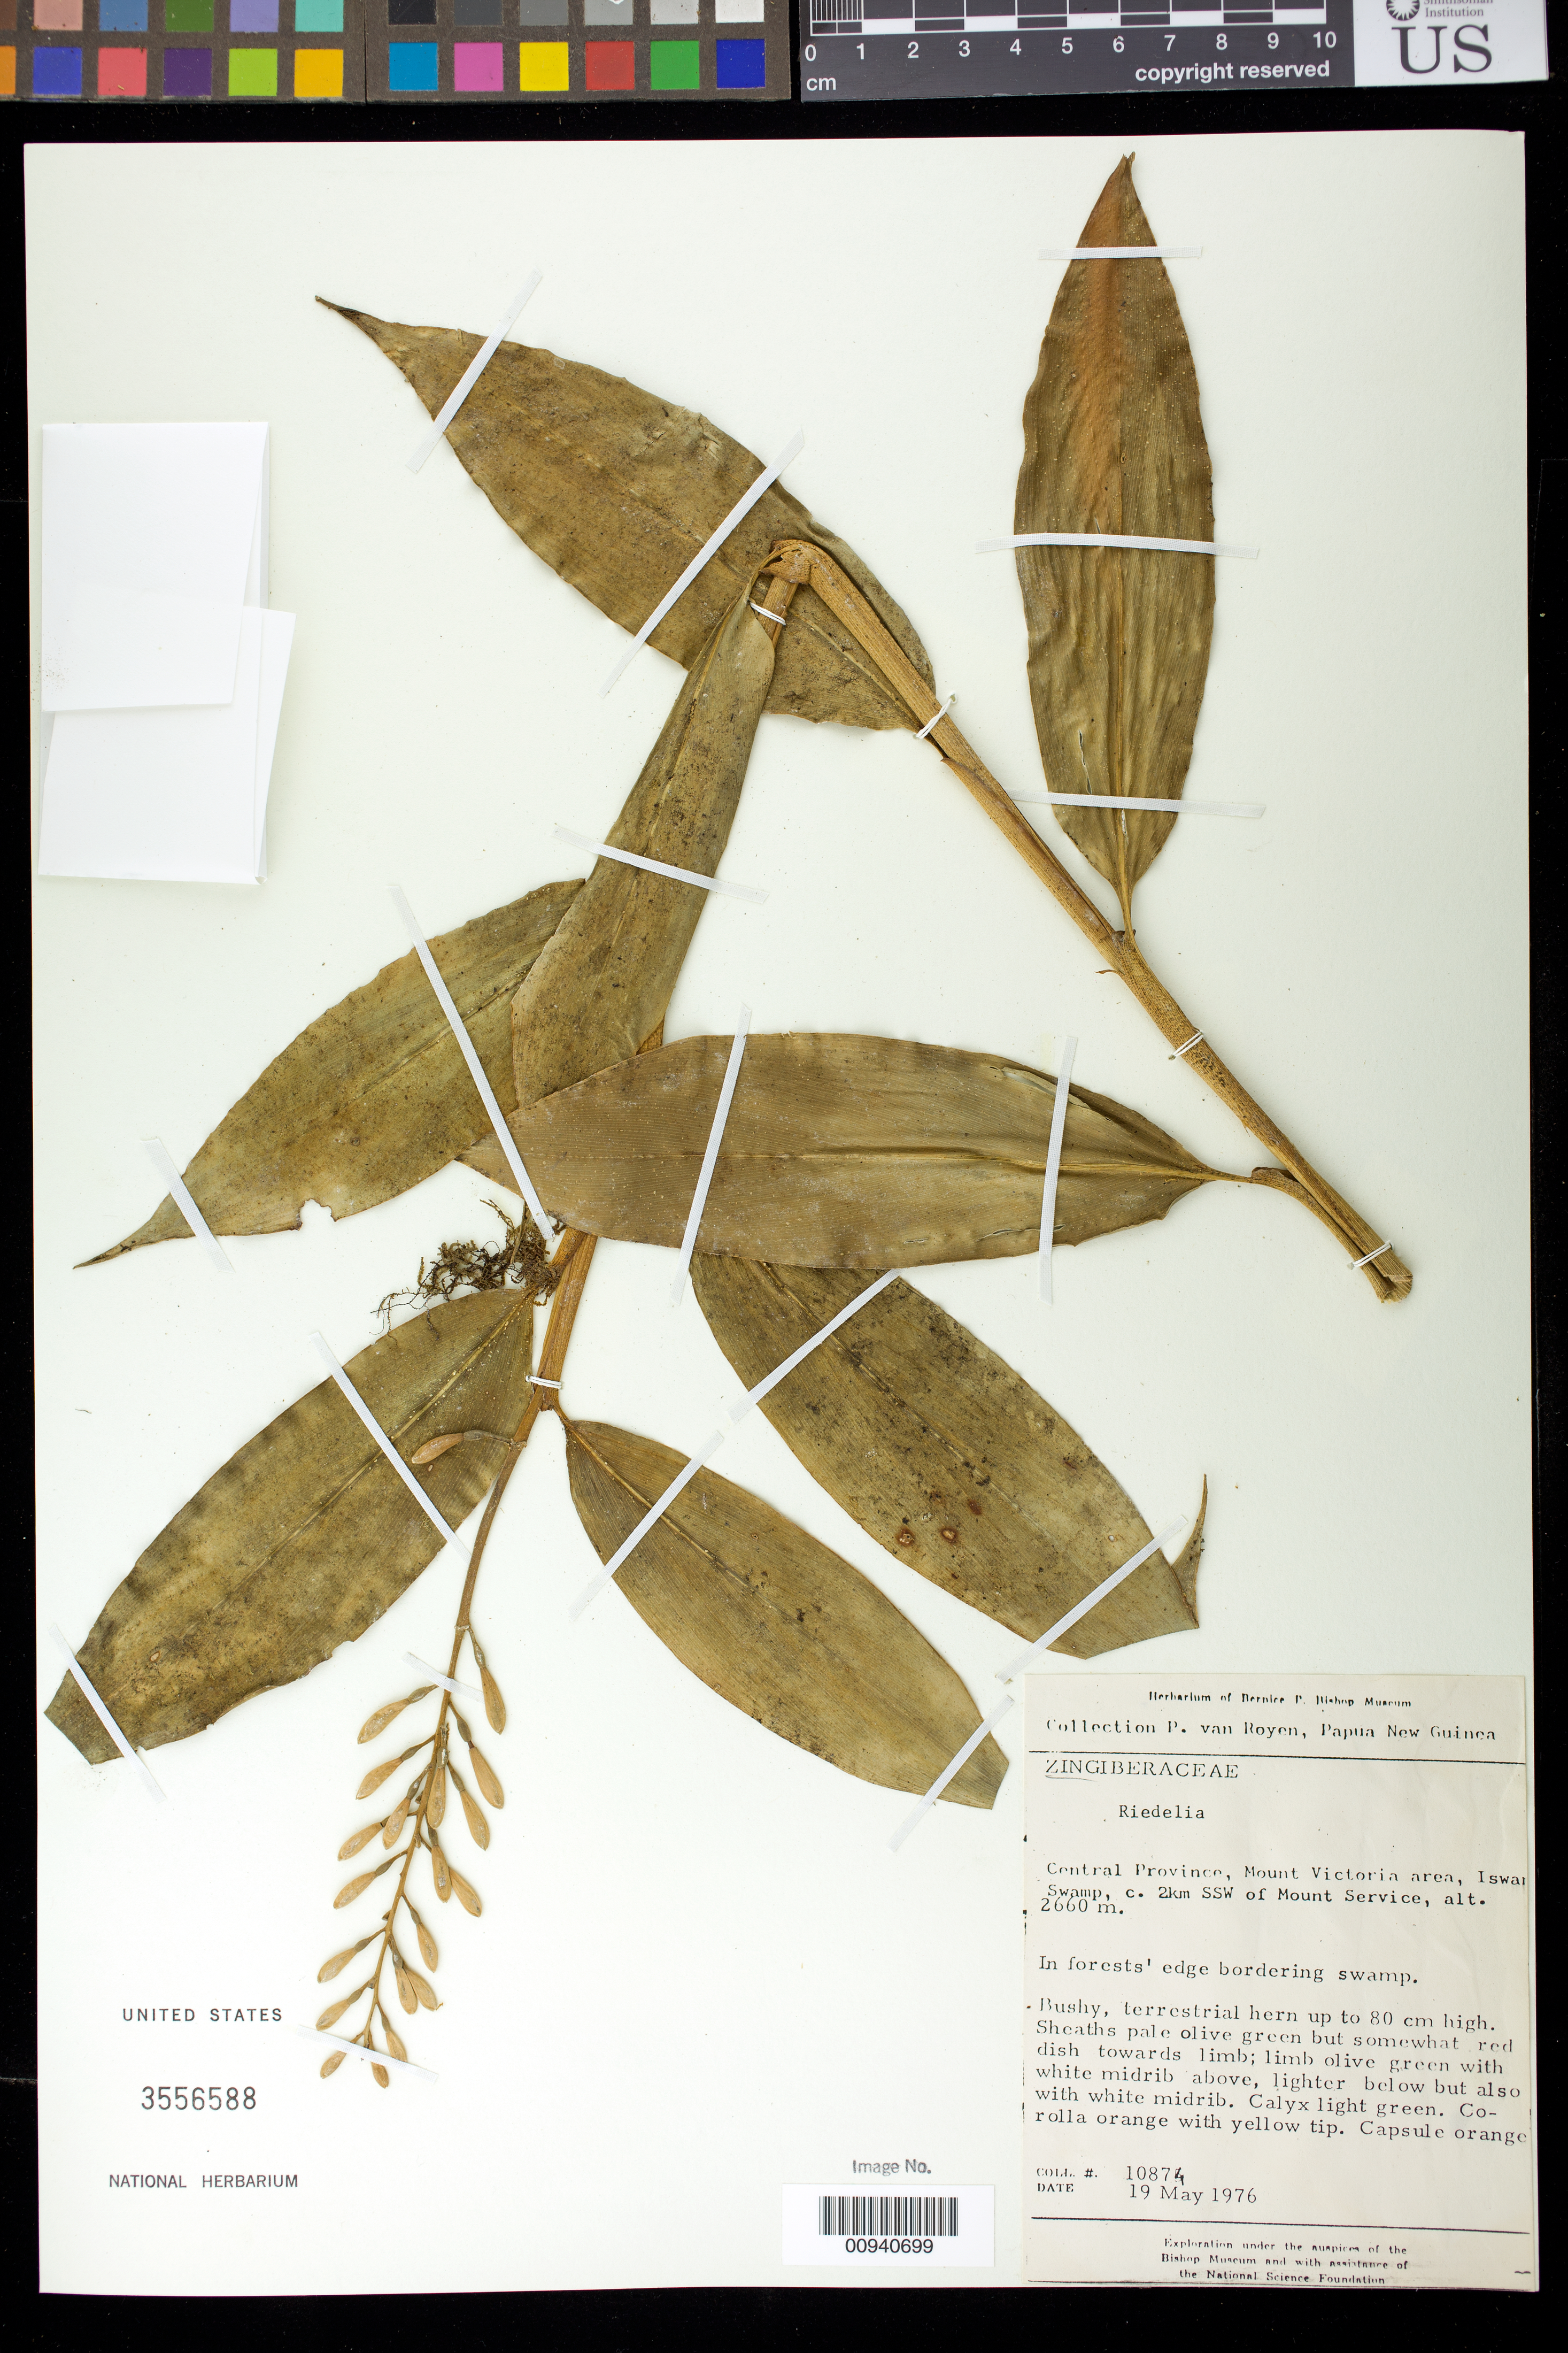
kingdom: Plantae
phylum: Tracheophyta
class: Liliopsida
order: Zingiberales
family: Zingiberaceae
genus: Riedelia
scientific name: Riedelia sp.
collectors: P. van Royen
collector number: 10874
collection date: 1976-05-19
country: Papua New Guinea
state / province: Central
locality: Mount Victoria area, Iswan Swamp, c. 2 km SSW of Mount Service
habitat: In forest's edge bordering swamp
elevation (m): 2660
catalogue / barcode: US 3556588